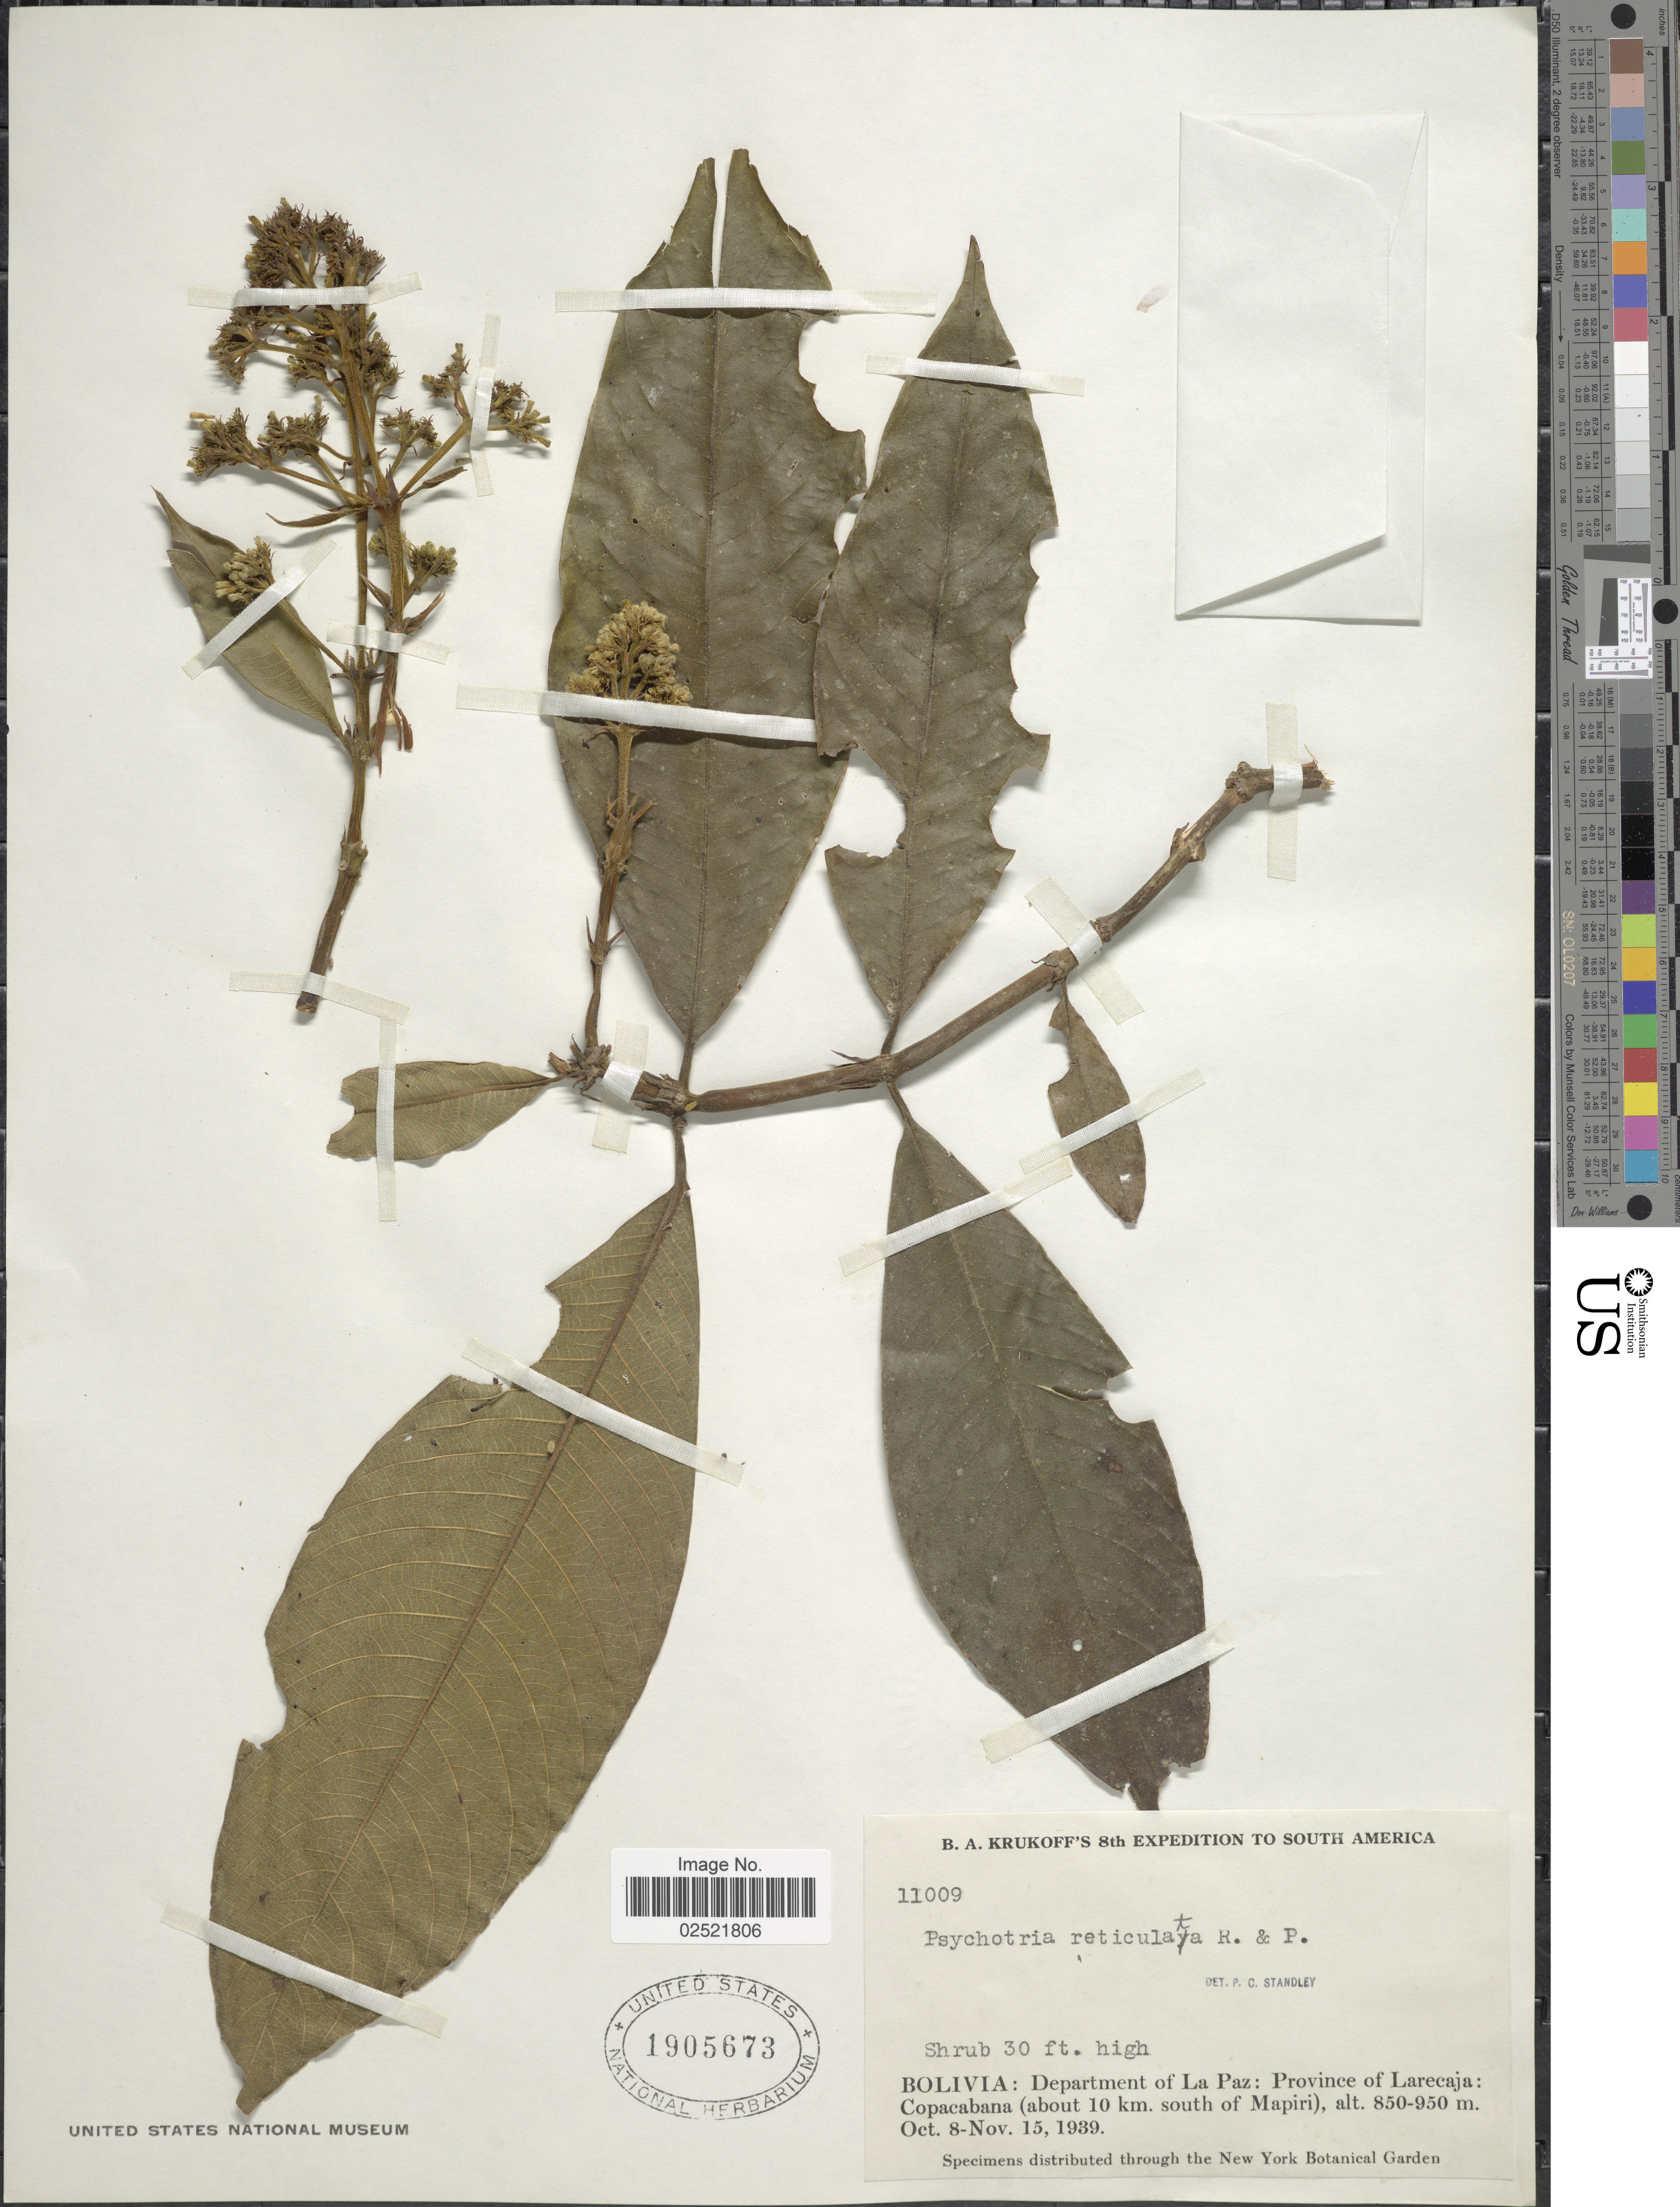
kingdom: Plantae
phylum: Tracheophyta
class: Magnoliopsida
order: Gentianales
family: Rubiaceae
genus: Psychotria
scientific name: Psychotria reticulata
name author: Ruiz & Pav.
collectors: B. A. Krukoff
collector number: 11009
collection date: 1939-10-08/1939-11-15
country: Bolivia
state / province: La Paz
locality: Province of Larecaja, Copacabana (about 10 km south of Mapiri)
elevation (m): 850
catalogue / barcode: US 1905673